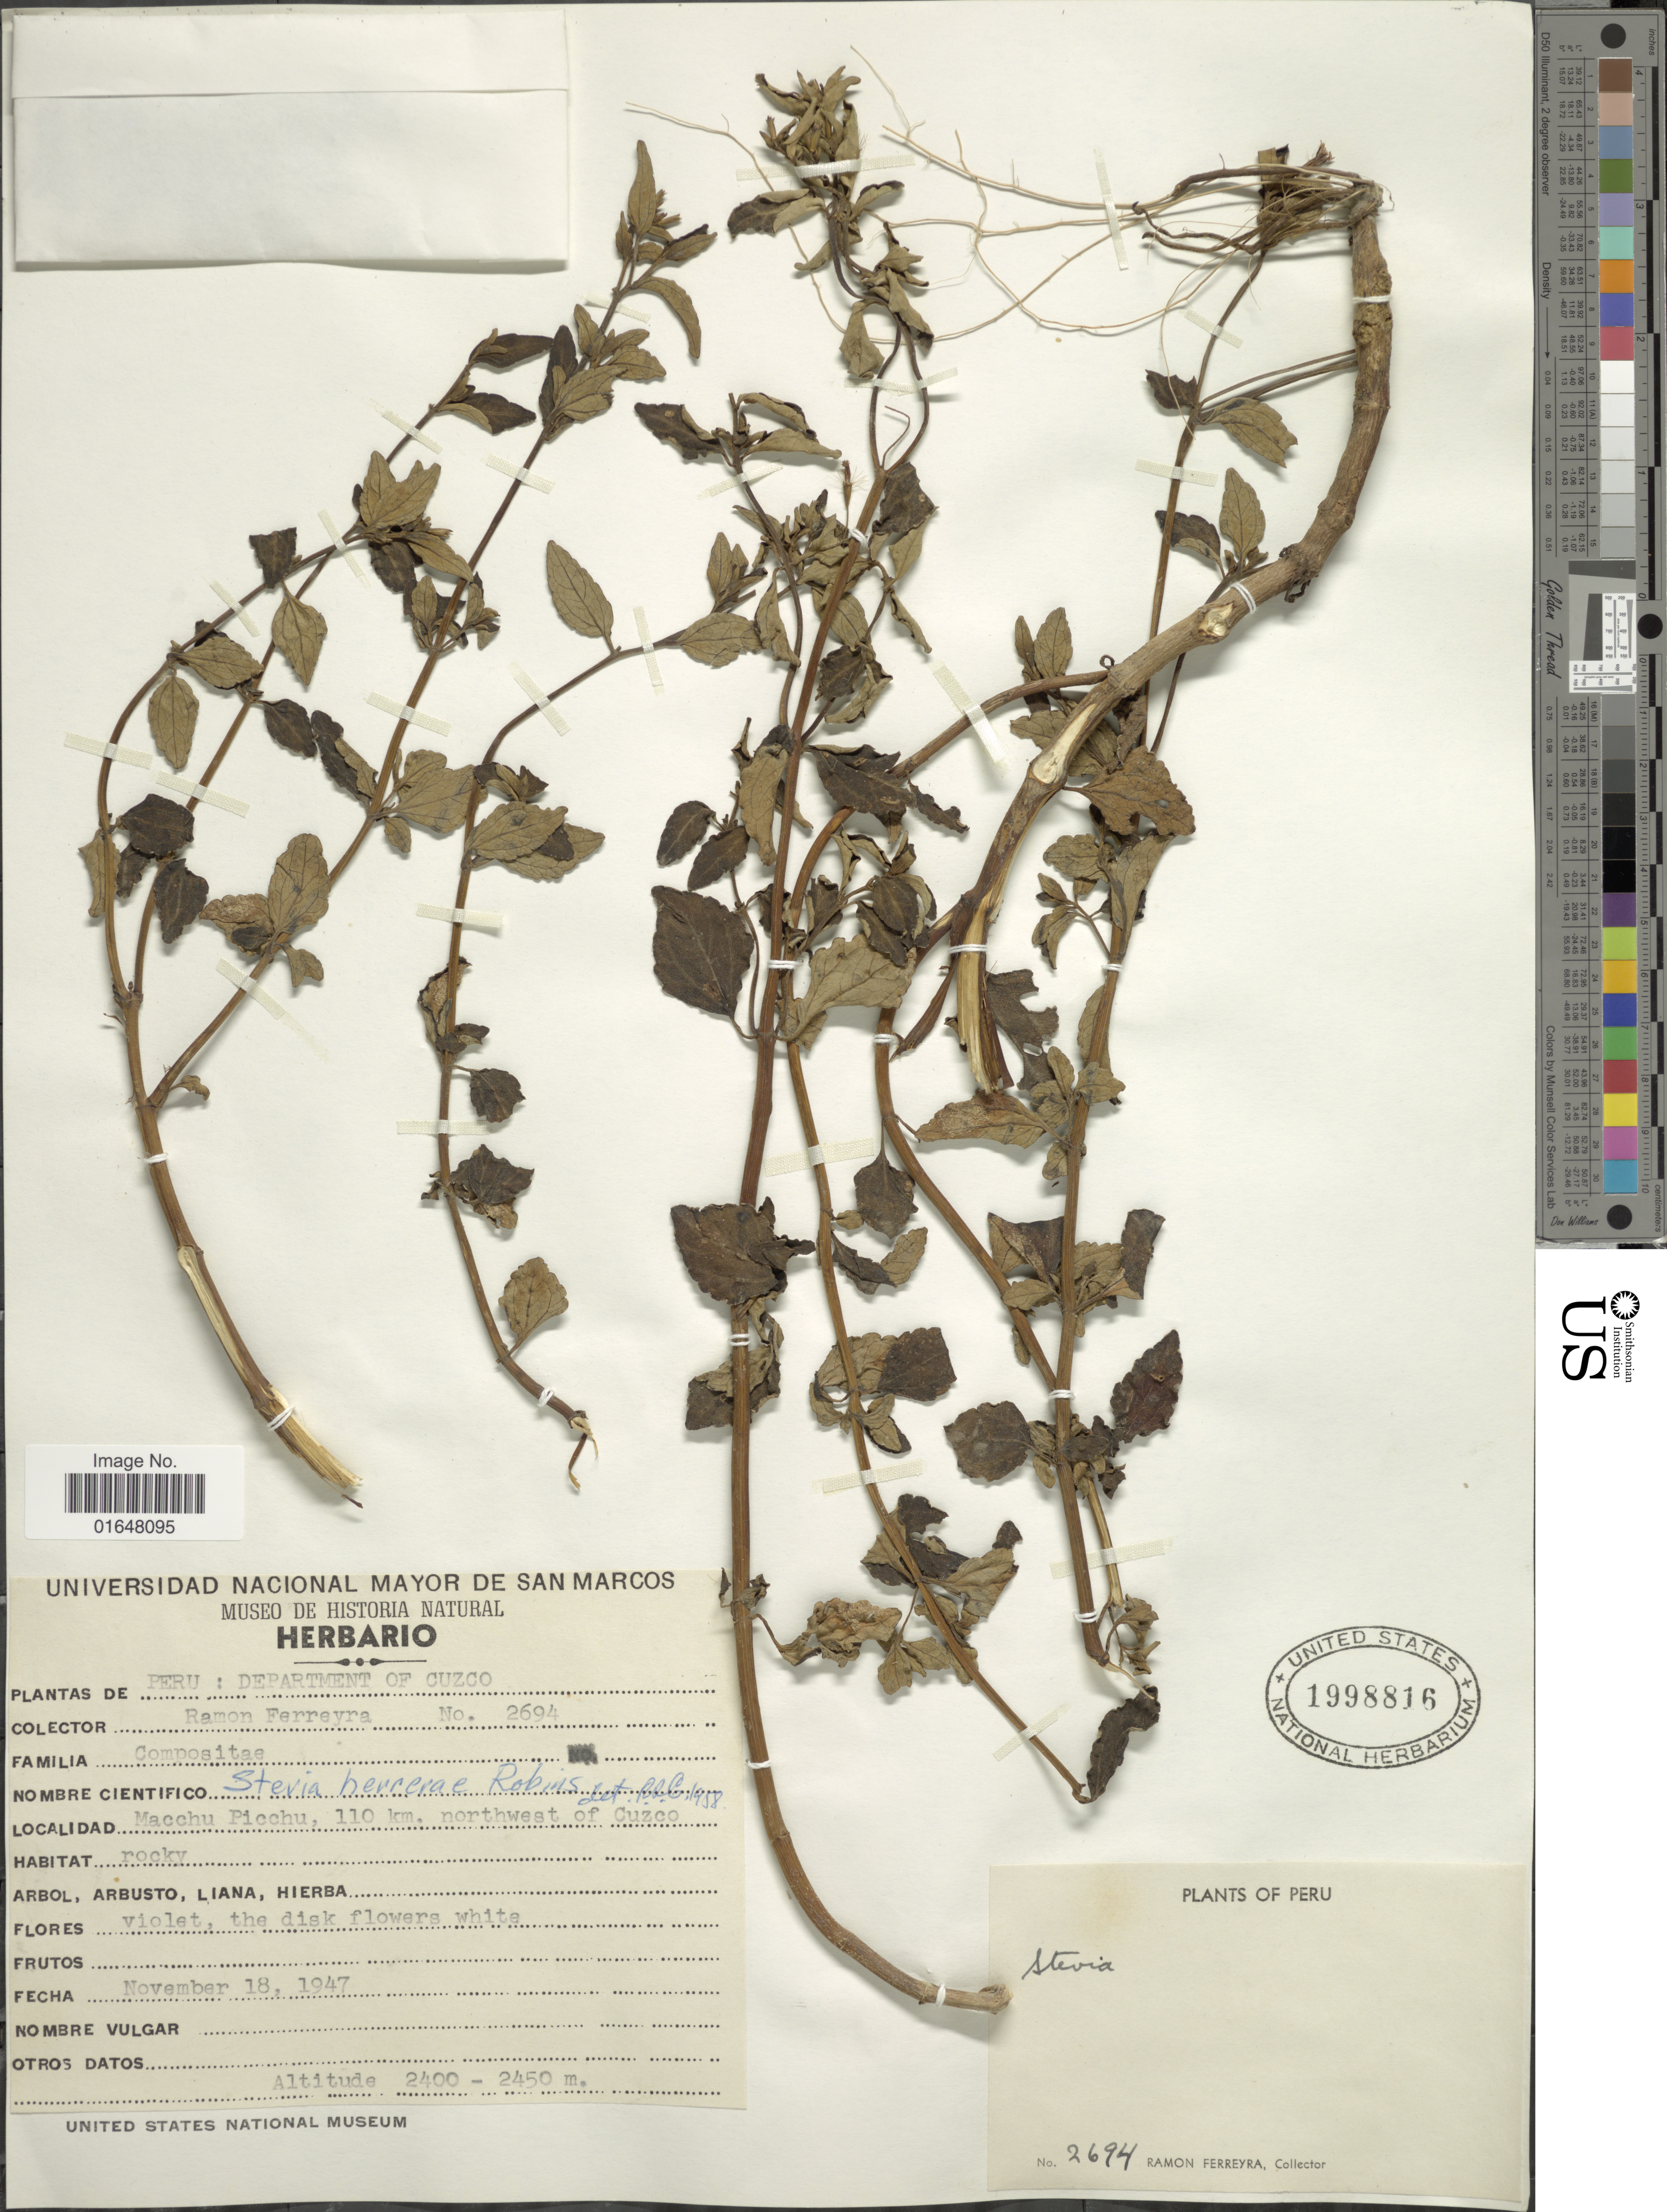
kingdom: Plantae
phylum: Tracheophyta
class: Magnoliopsida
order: Asterales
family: Asteraceae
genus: Stevia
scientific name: Stevia herrerae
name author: B.L. Rob.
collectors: R. A. Ferreyra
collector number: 2694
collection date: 1947-11-18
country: Peru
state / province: Cusco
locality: Machu Picchu, 110 km, northwest of Cuzco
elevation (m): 2400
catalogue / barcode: US 1998816